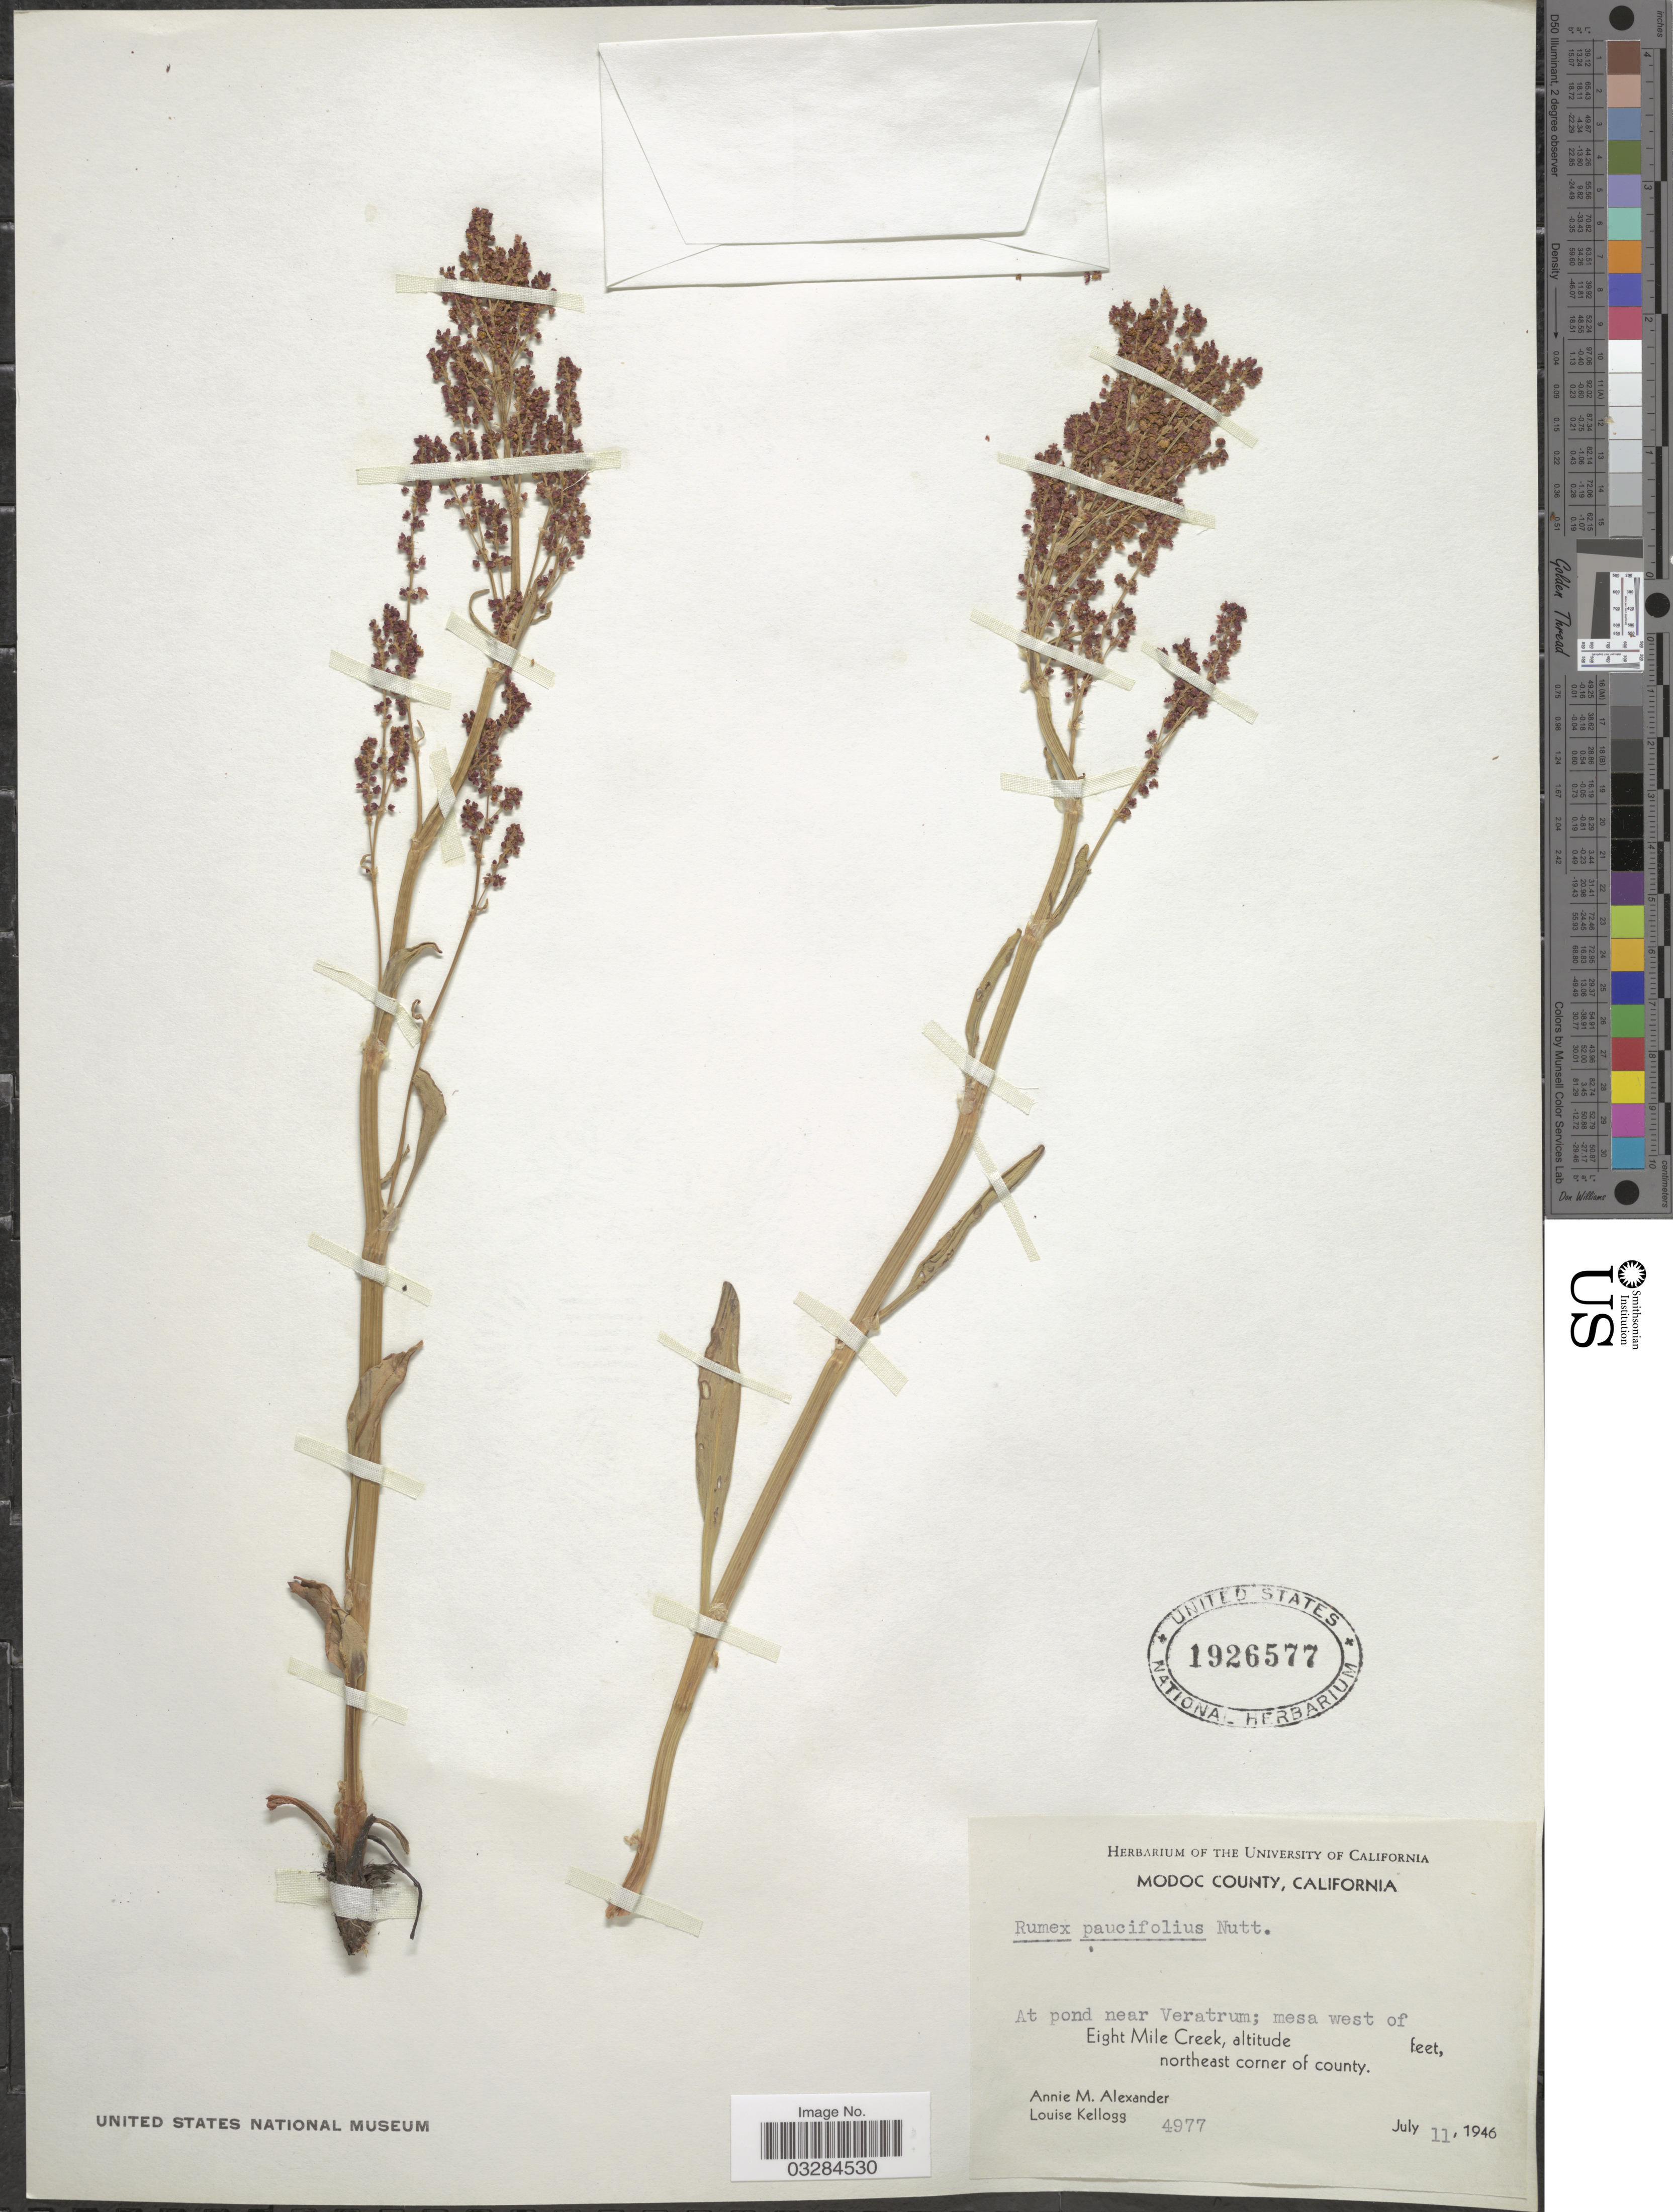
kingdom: Plantae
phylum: Tracheophyta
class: Magnoliopsida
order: Caryophyllales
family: Polygonaceae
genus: Rumex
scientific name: Rumex paucifolius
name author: Nutt.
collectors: A. M. Alexander & L. Kellogg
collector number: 4977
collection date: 1946-07-11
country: United States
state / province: California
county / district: Modoc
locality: Modoc County, At pond near Veratrum; mesa west of Eight Mile Creek, northeast corner of county.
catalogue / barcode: US 1926577